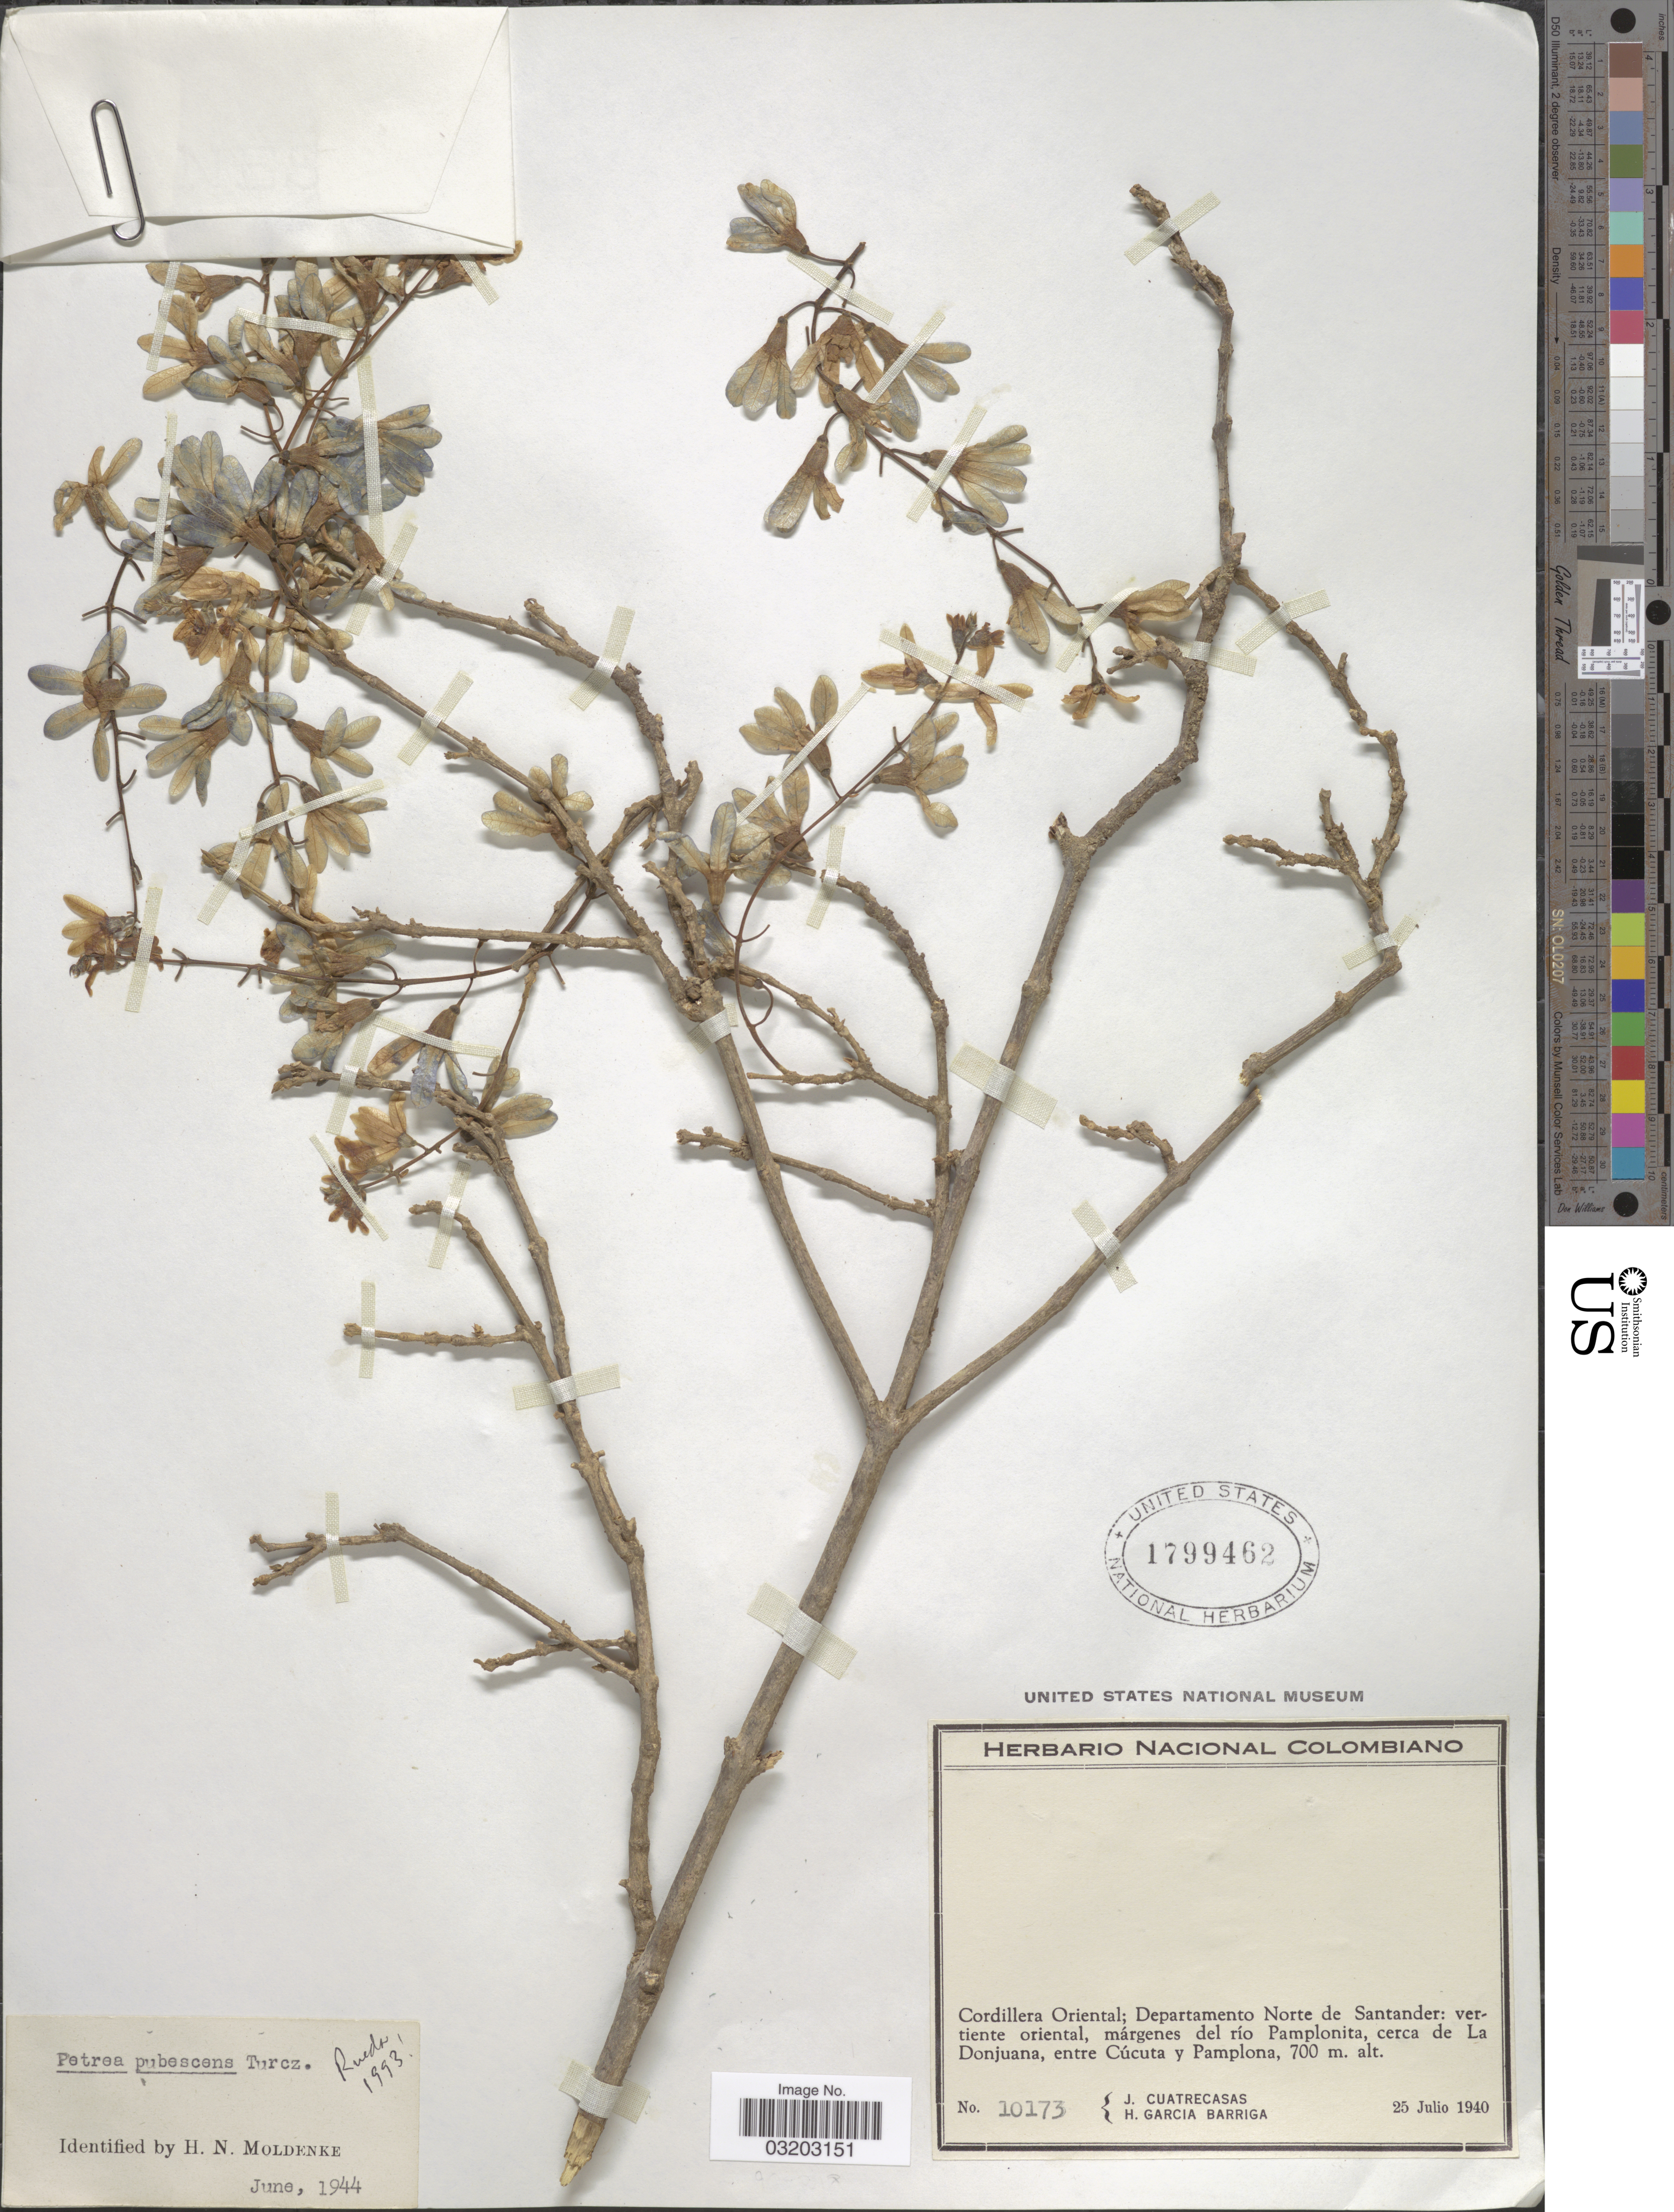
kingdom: Plantae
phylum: Tracheophyta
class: Magnoliopsida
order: Lamiales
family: Verbenaceae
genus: Petrea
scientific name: Petrea pubescens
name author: Turcz.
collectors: J. Cuatrecasas & H. García Barriga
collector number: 10173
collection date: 1940-07-25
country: Colombia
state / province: Norte de Santander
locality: Cordillera Oriental; Departamento Norte de Santander: vertiente oriental, márgenes del río Pamplonita, cerca de La Donjuana, entre Cúcuta y Pamplona.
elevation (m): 700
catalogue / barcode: US 1799462